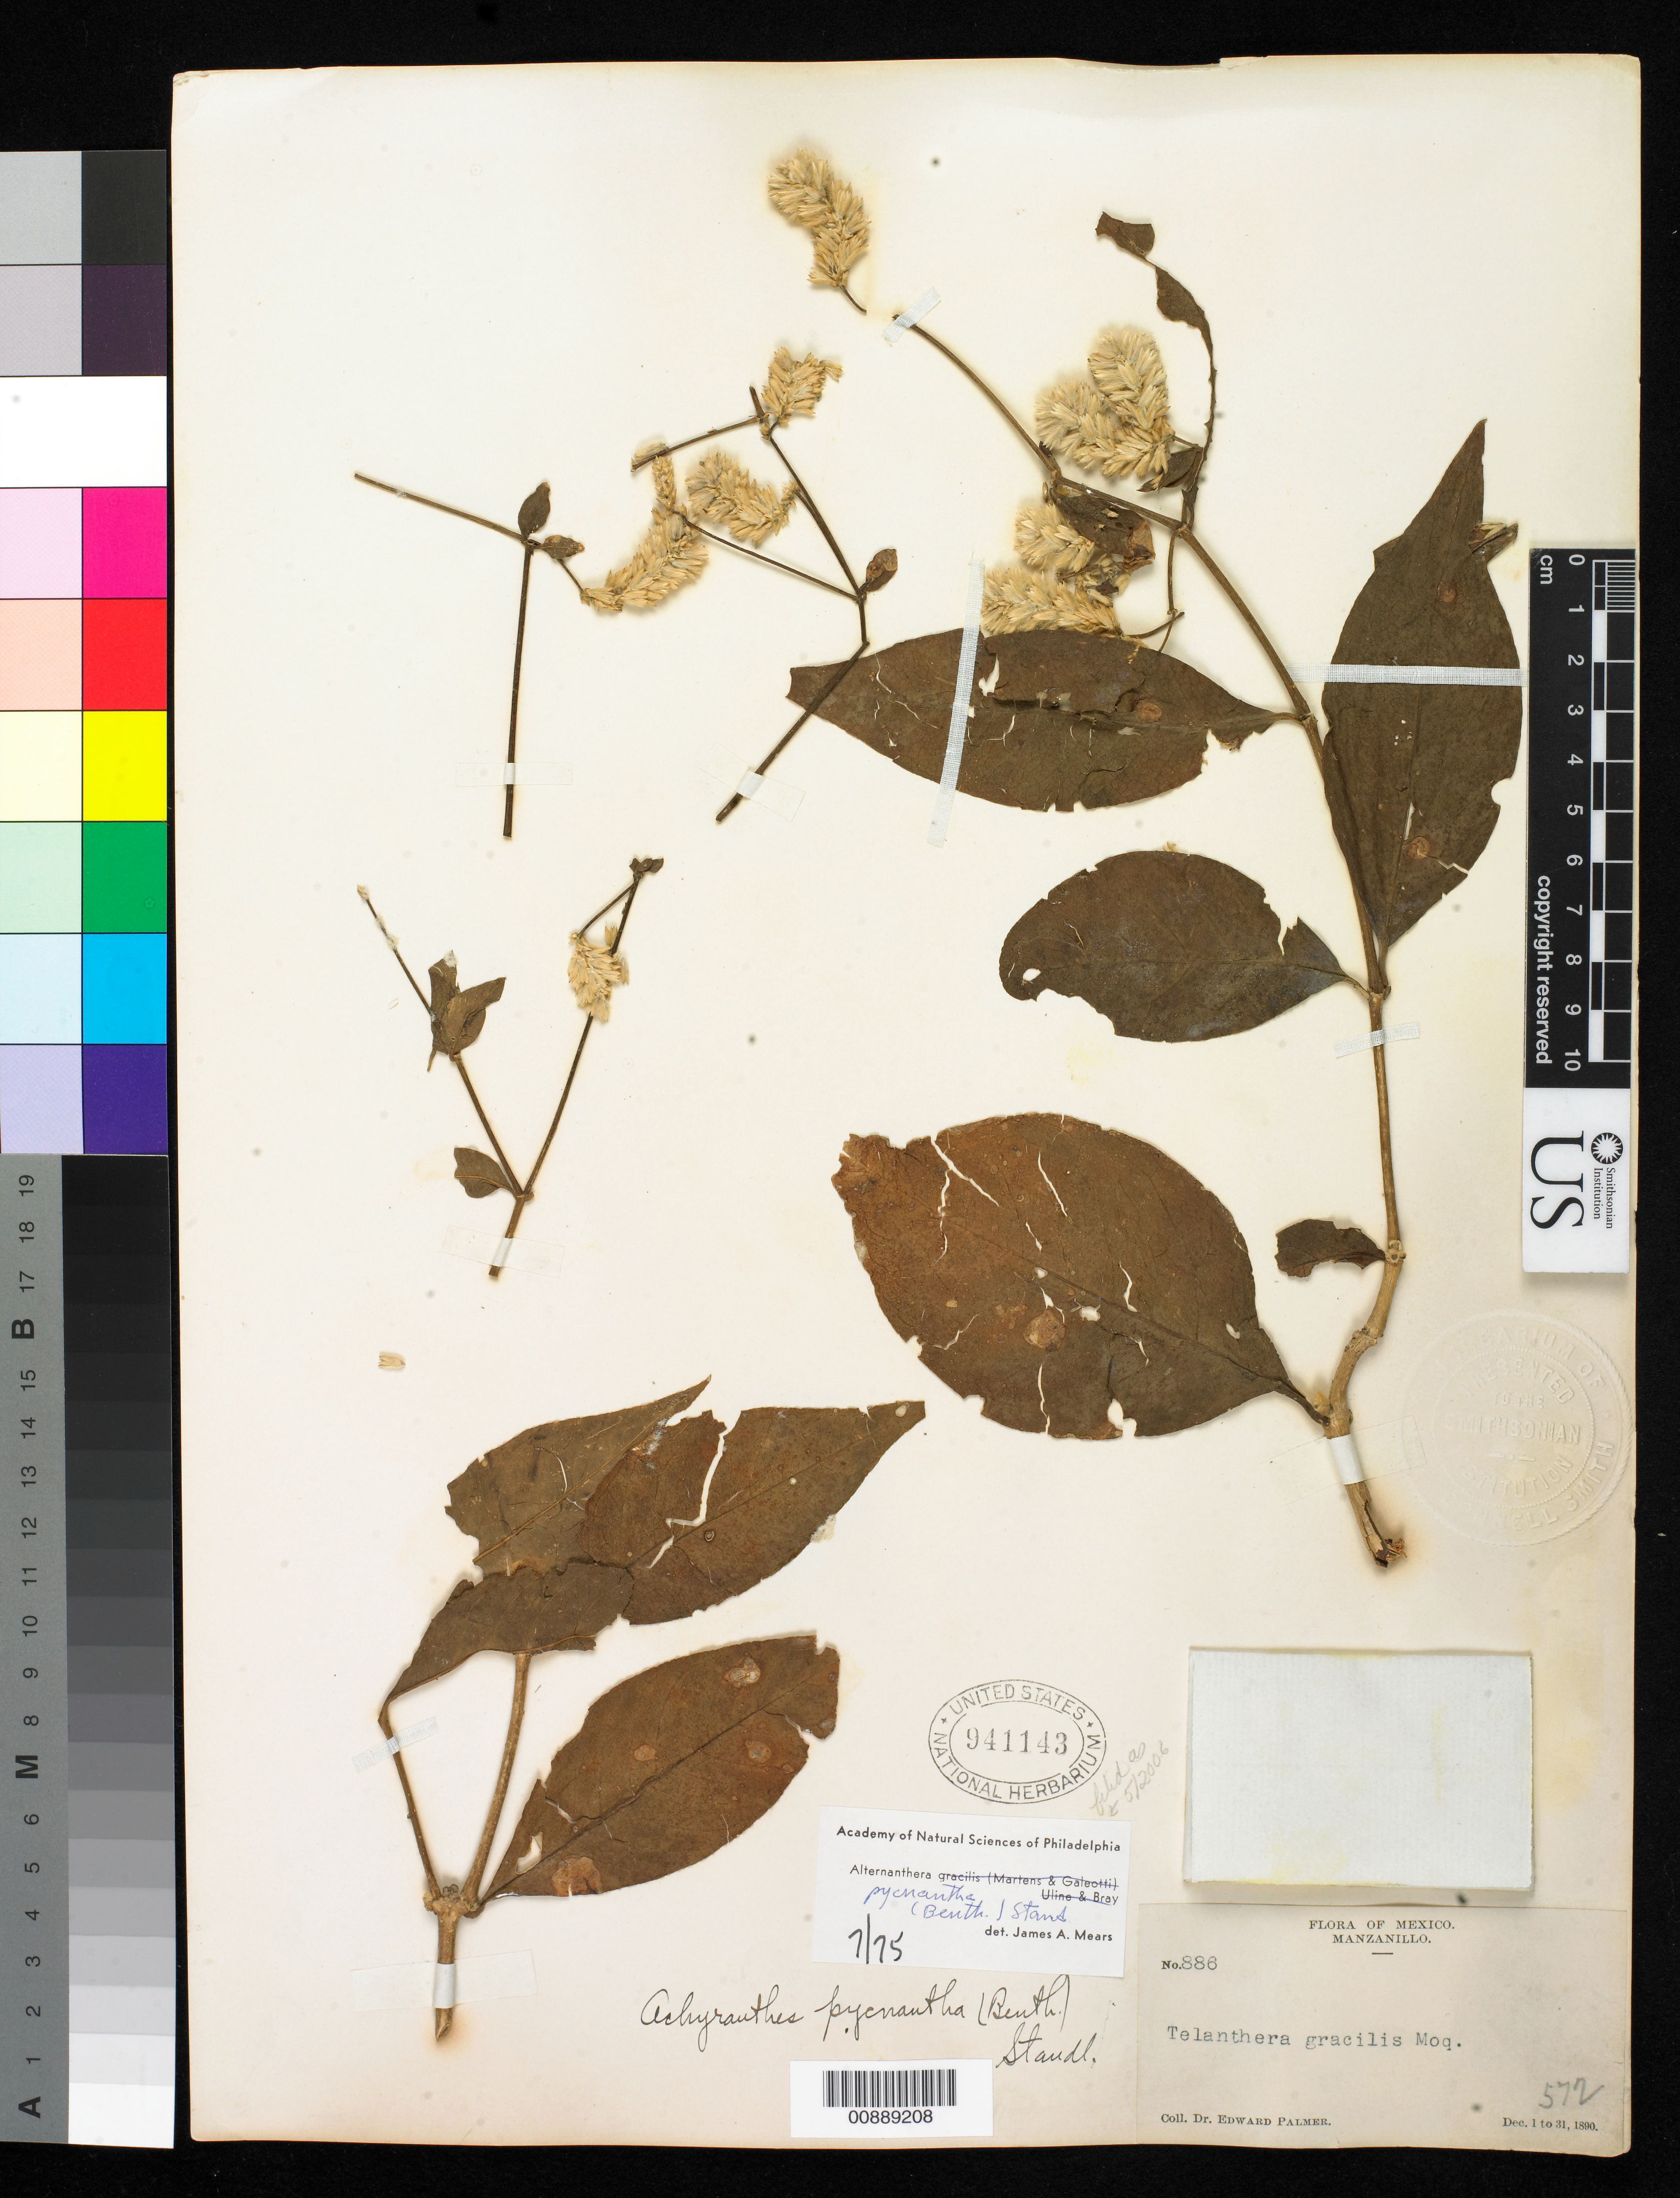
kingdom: Plantae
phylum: Tracheophyta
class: Magnoliopsida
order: Caryophyllales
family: Amaranthaceae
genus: Alternanthera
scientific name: Alternanthera pycnantha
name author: (Benth.) Standl.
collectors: E. Palmer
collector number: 886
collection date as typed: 01 Dec 1890 to 31 Dec 1890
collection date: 1890-12-01/1890-12-31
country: Mexico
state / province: Colima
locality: Manzanillo, Colima.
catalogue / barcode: US 941143